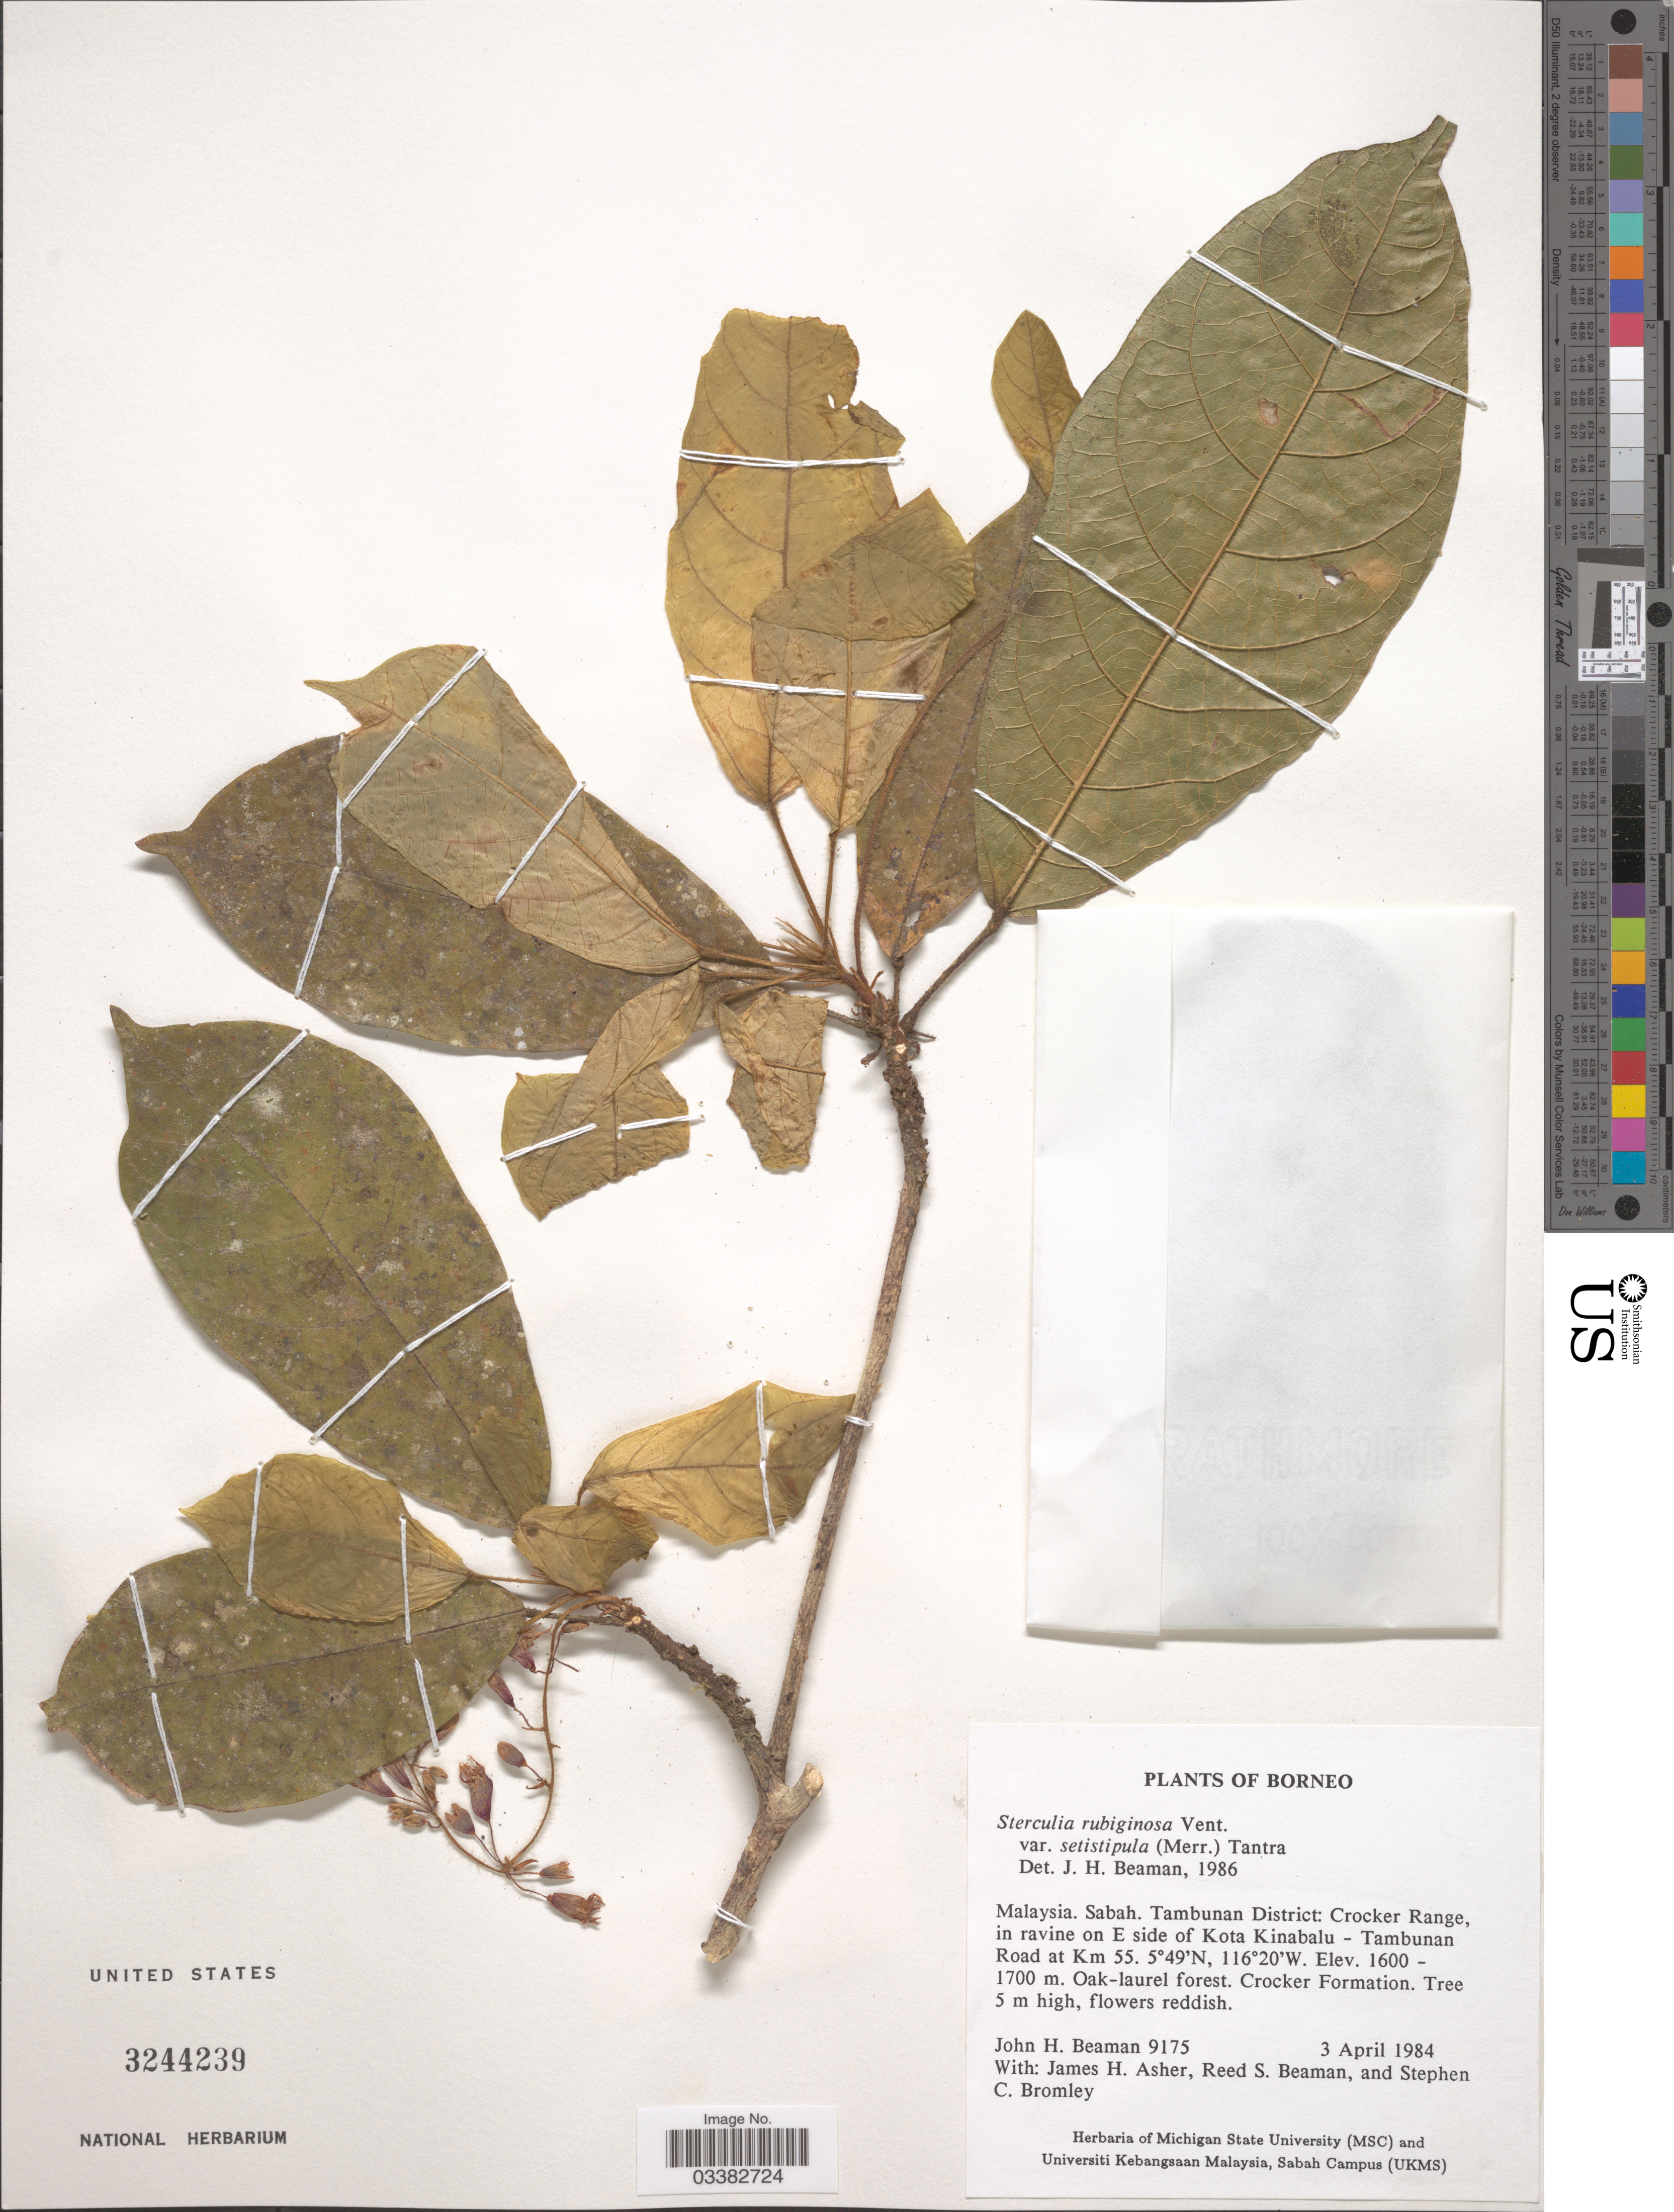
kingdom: Plantae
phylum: Tracheophyta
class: Magnoliopsida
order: Malvales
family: Malvaceae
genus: Sterculia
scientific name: Sterculia rubiginosa var. setistipula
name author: (Merr.) Tantra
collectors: J. H. Beaman, J. Asher, R. S. Beaman & S. Bromley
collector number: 9175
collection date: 1984-04-03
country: Malaysia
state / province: Sabah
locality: Borneo. Tambunan District: Crocker Range, in ravine on E side of Kota Kinabalu - Tambunan Road at Km 55. Crocker Formation.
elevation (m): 1600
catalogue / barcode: US 3244239